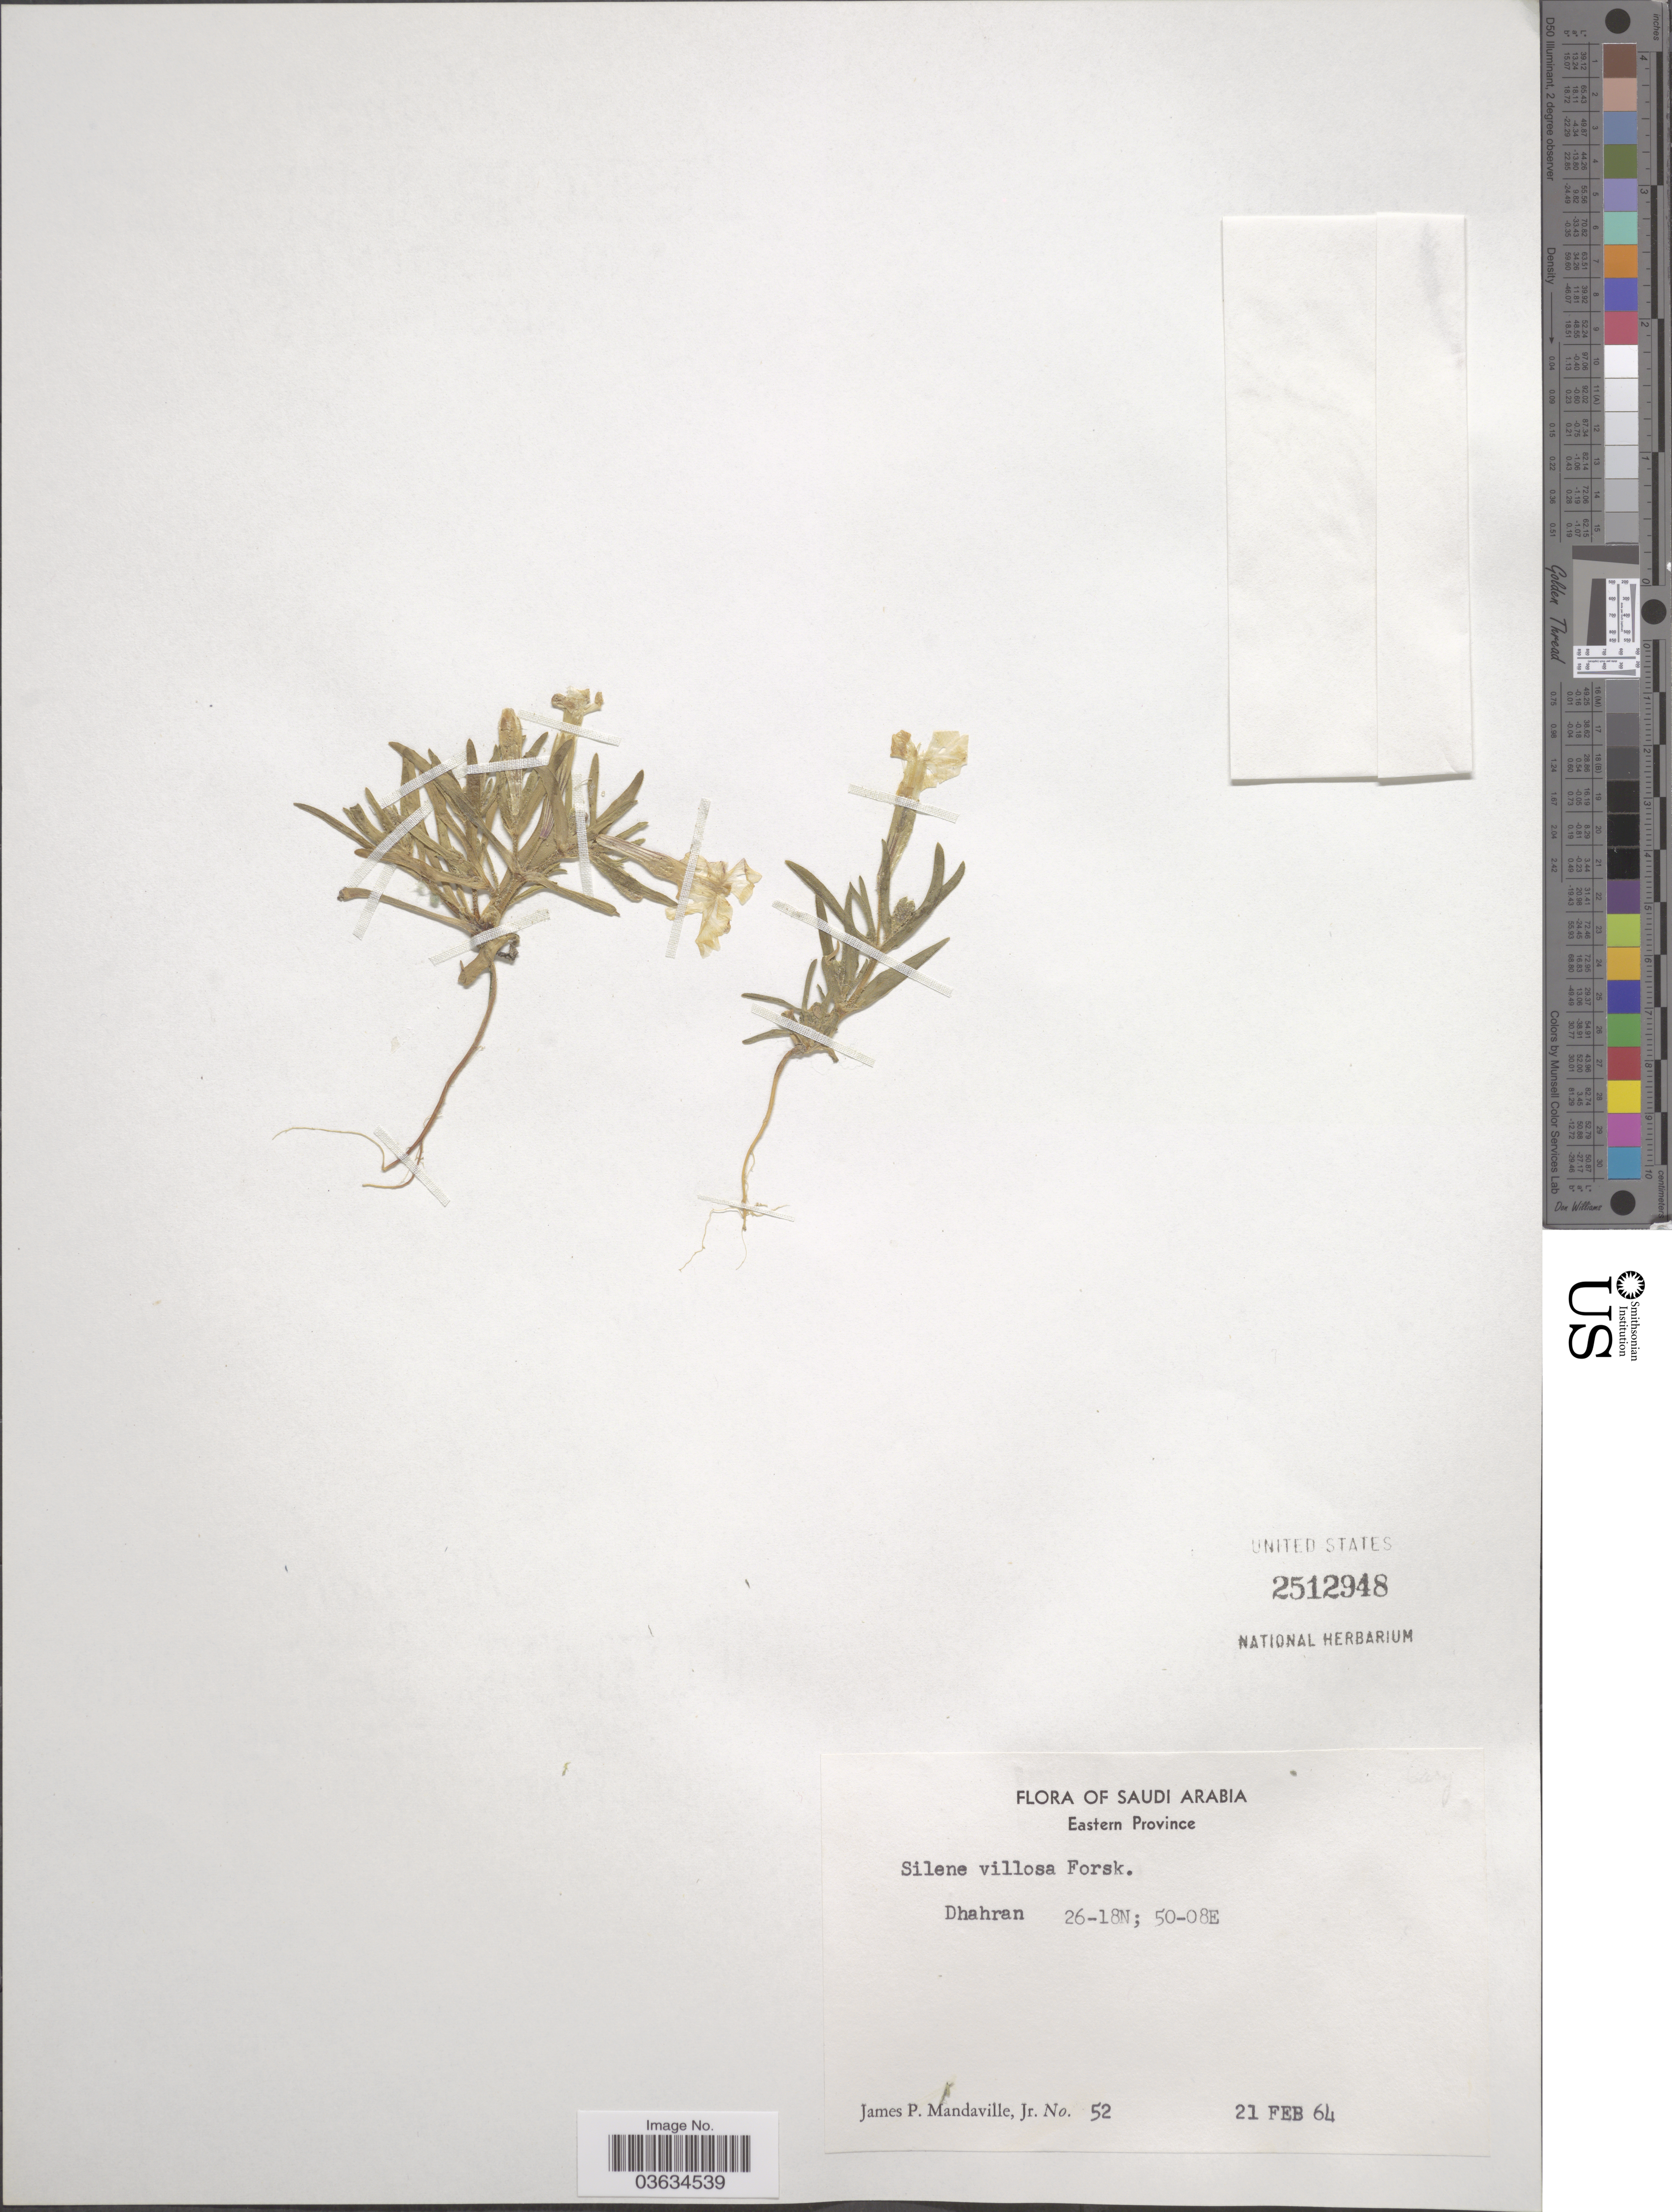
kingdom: Plantae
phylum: Tracheophyta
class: Magnoliopsida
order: Caryophyllales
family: Caryophyllaceae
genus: Silene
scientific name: Silene villosa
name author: Forssk.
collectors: J. Mandaville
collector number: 52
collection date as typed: Transcribed d/m/y: 21/2/64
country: Saudi Arabia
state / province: Ash Sharqiyah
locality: Eastern Province. Dhahran.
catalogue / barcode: US 2512948